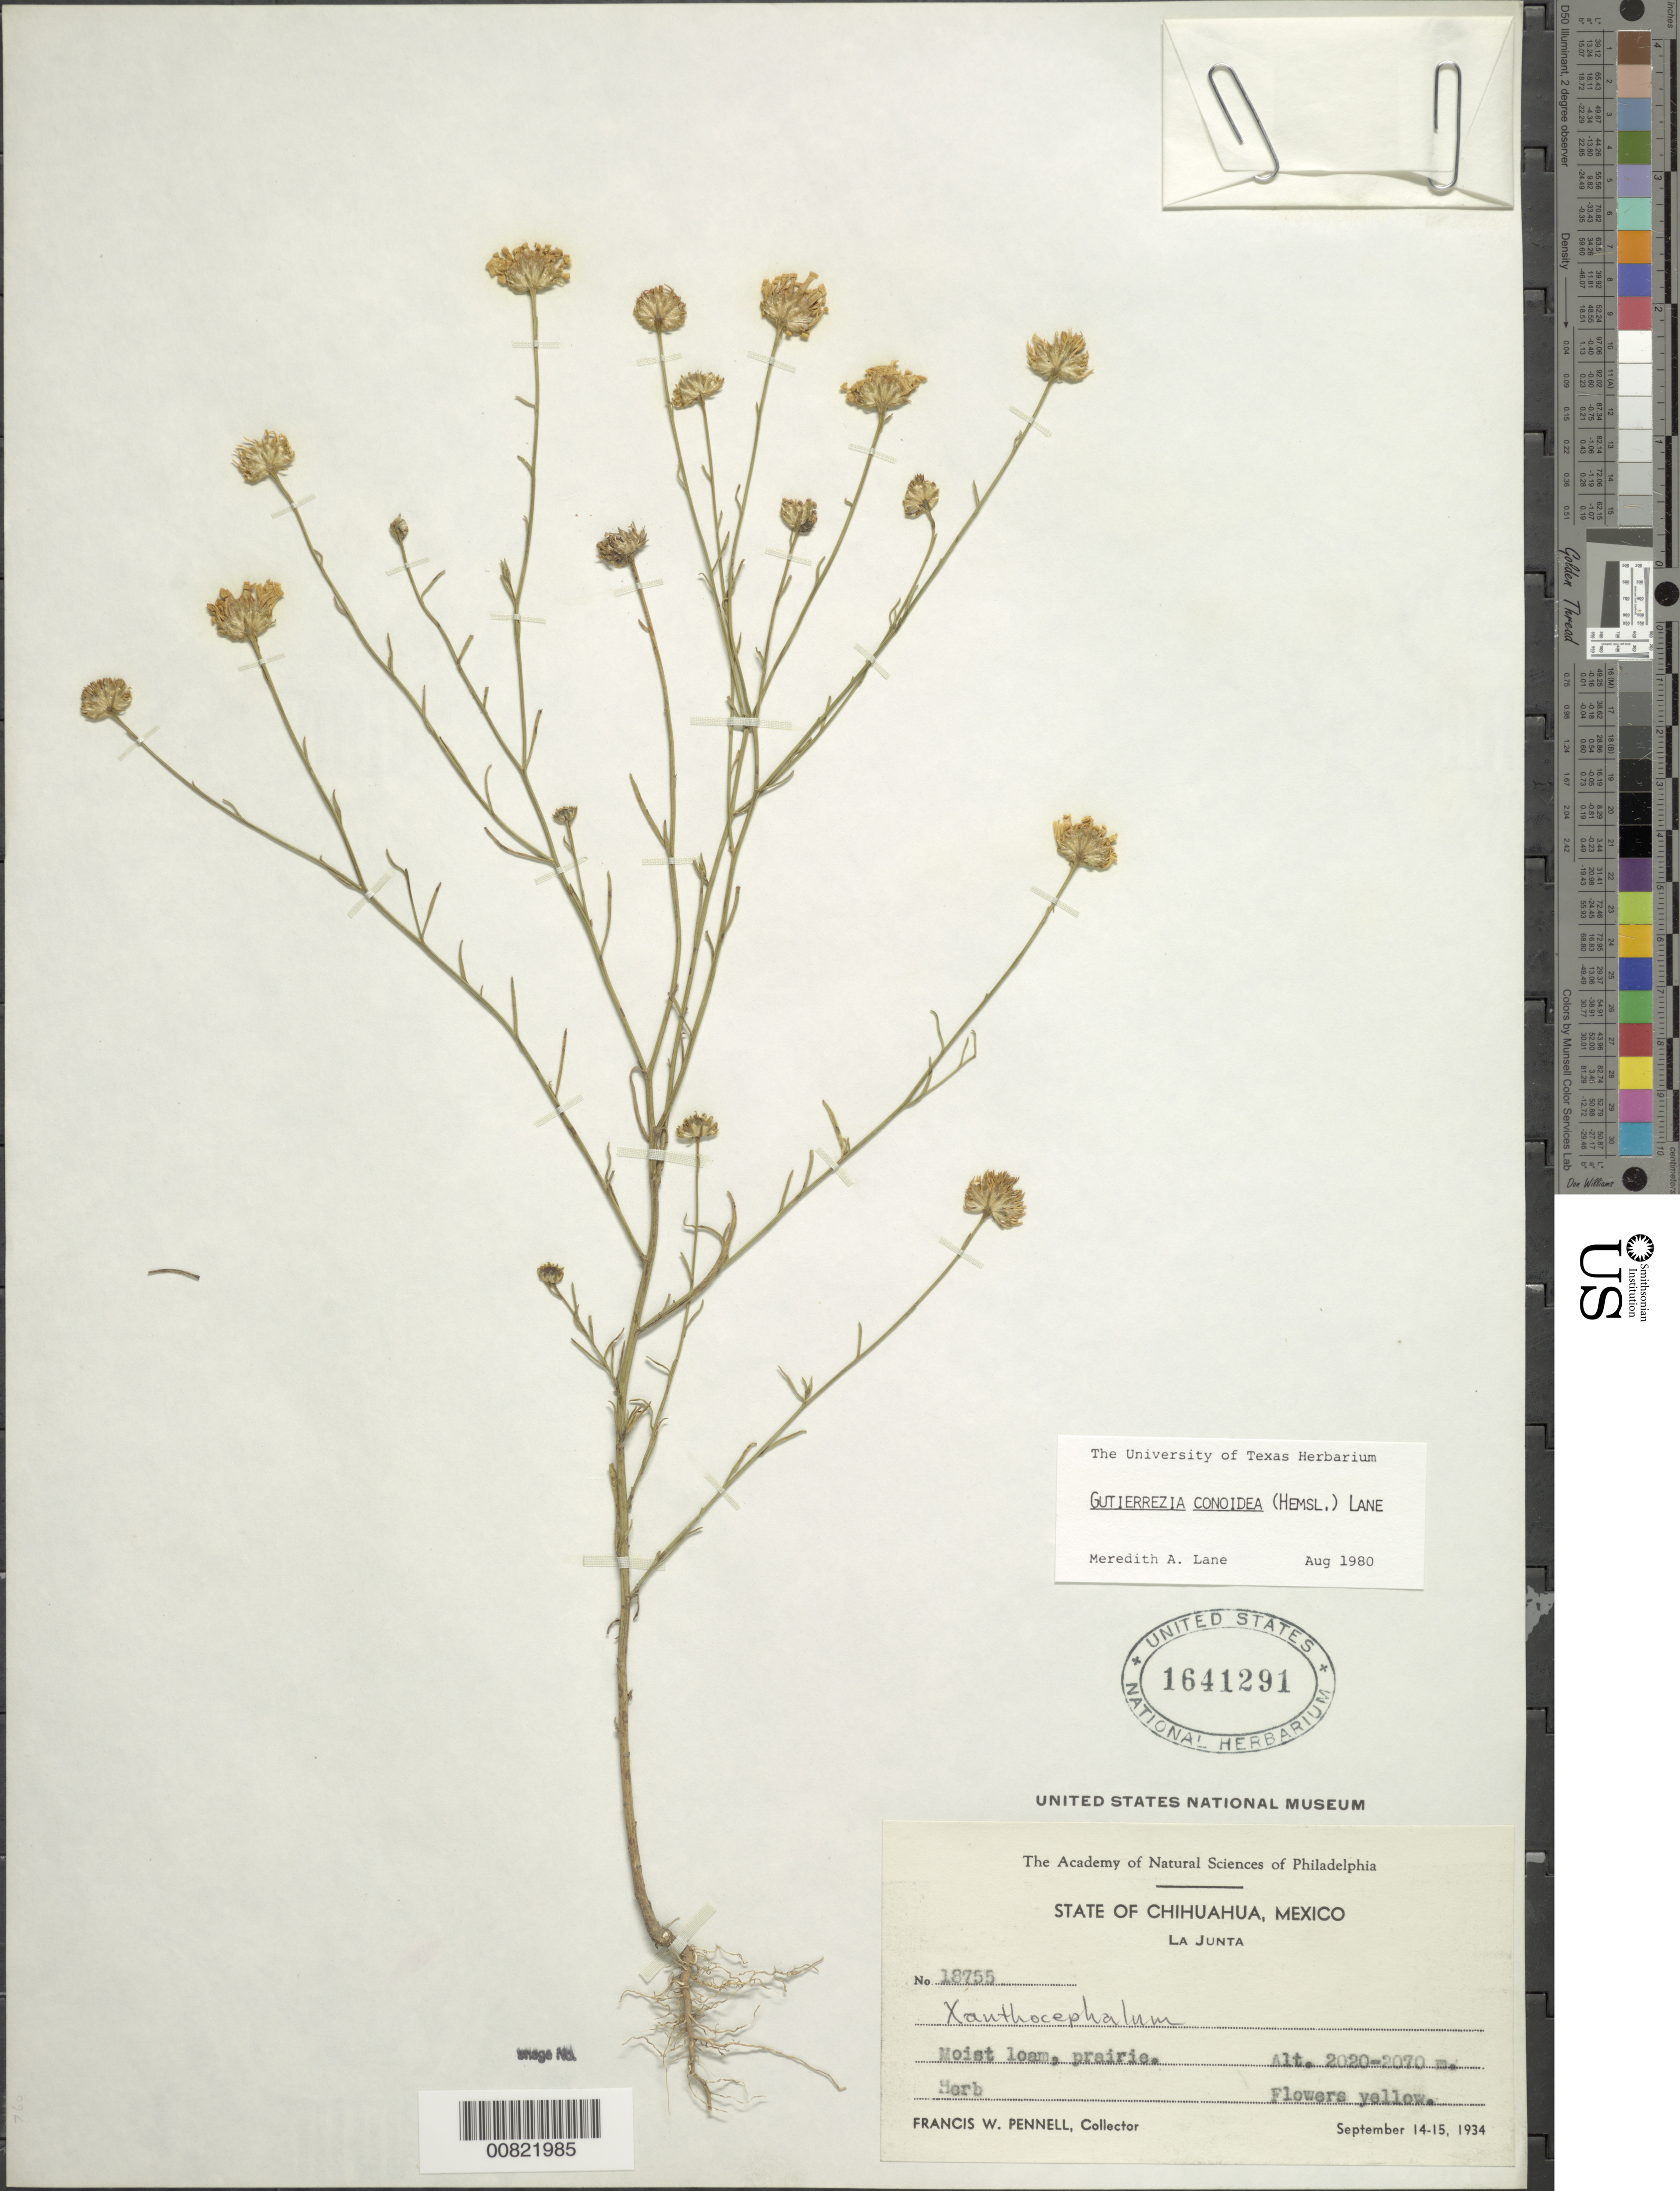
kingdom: Plantae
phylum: Tracheophyta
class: Magnoliopsida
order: Asterales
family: Asteraceae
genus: Gutierrezia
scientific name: Gutierrezia conoidea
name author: (Hemsl.) M.A. Lane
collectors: F. W. Pennell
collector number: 18755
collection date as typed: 14 Sep 1934 to 15 Sep 1934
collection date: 1934-09-14/1934-09-15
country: Mexico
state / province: Chihuahua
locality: La Junta, Chihuahua.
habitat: Moist loam, prairie.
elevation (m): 2070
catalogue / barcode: US 1641291